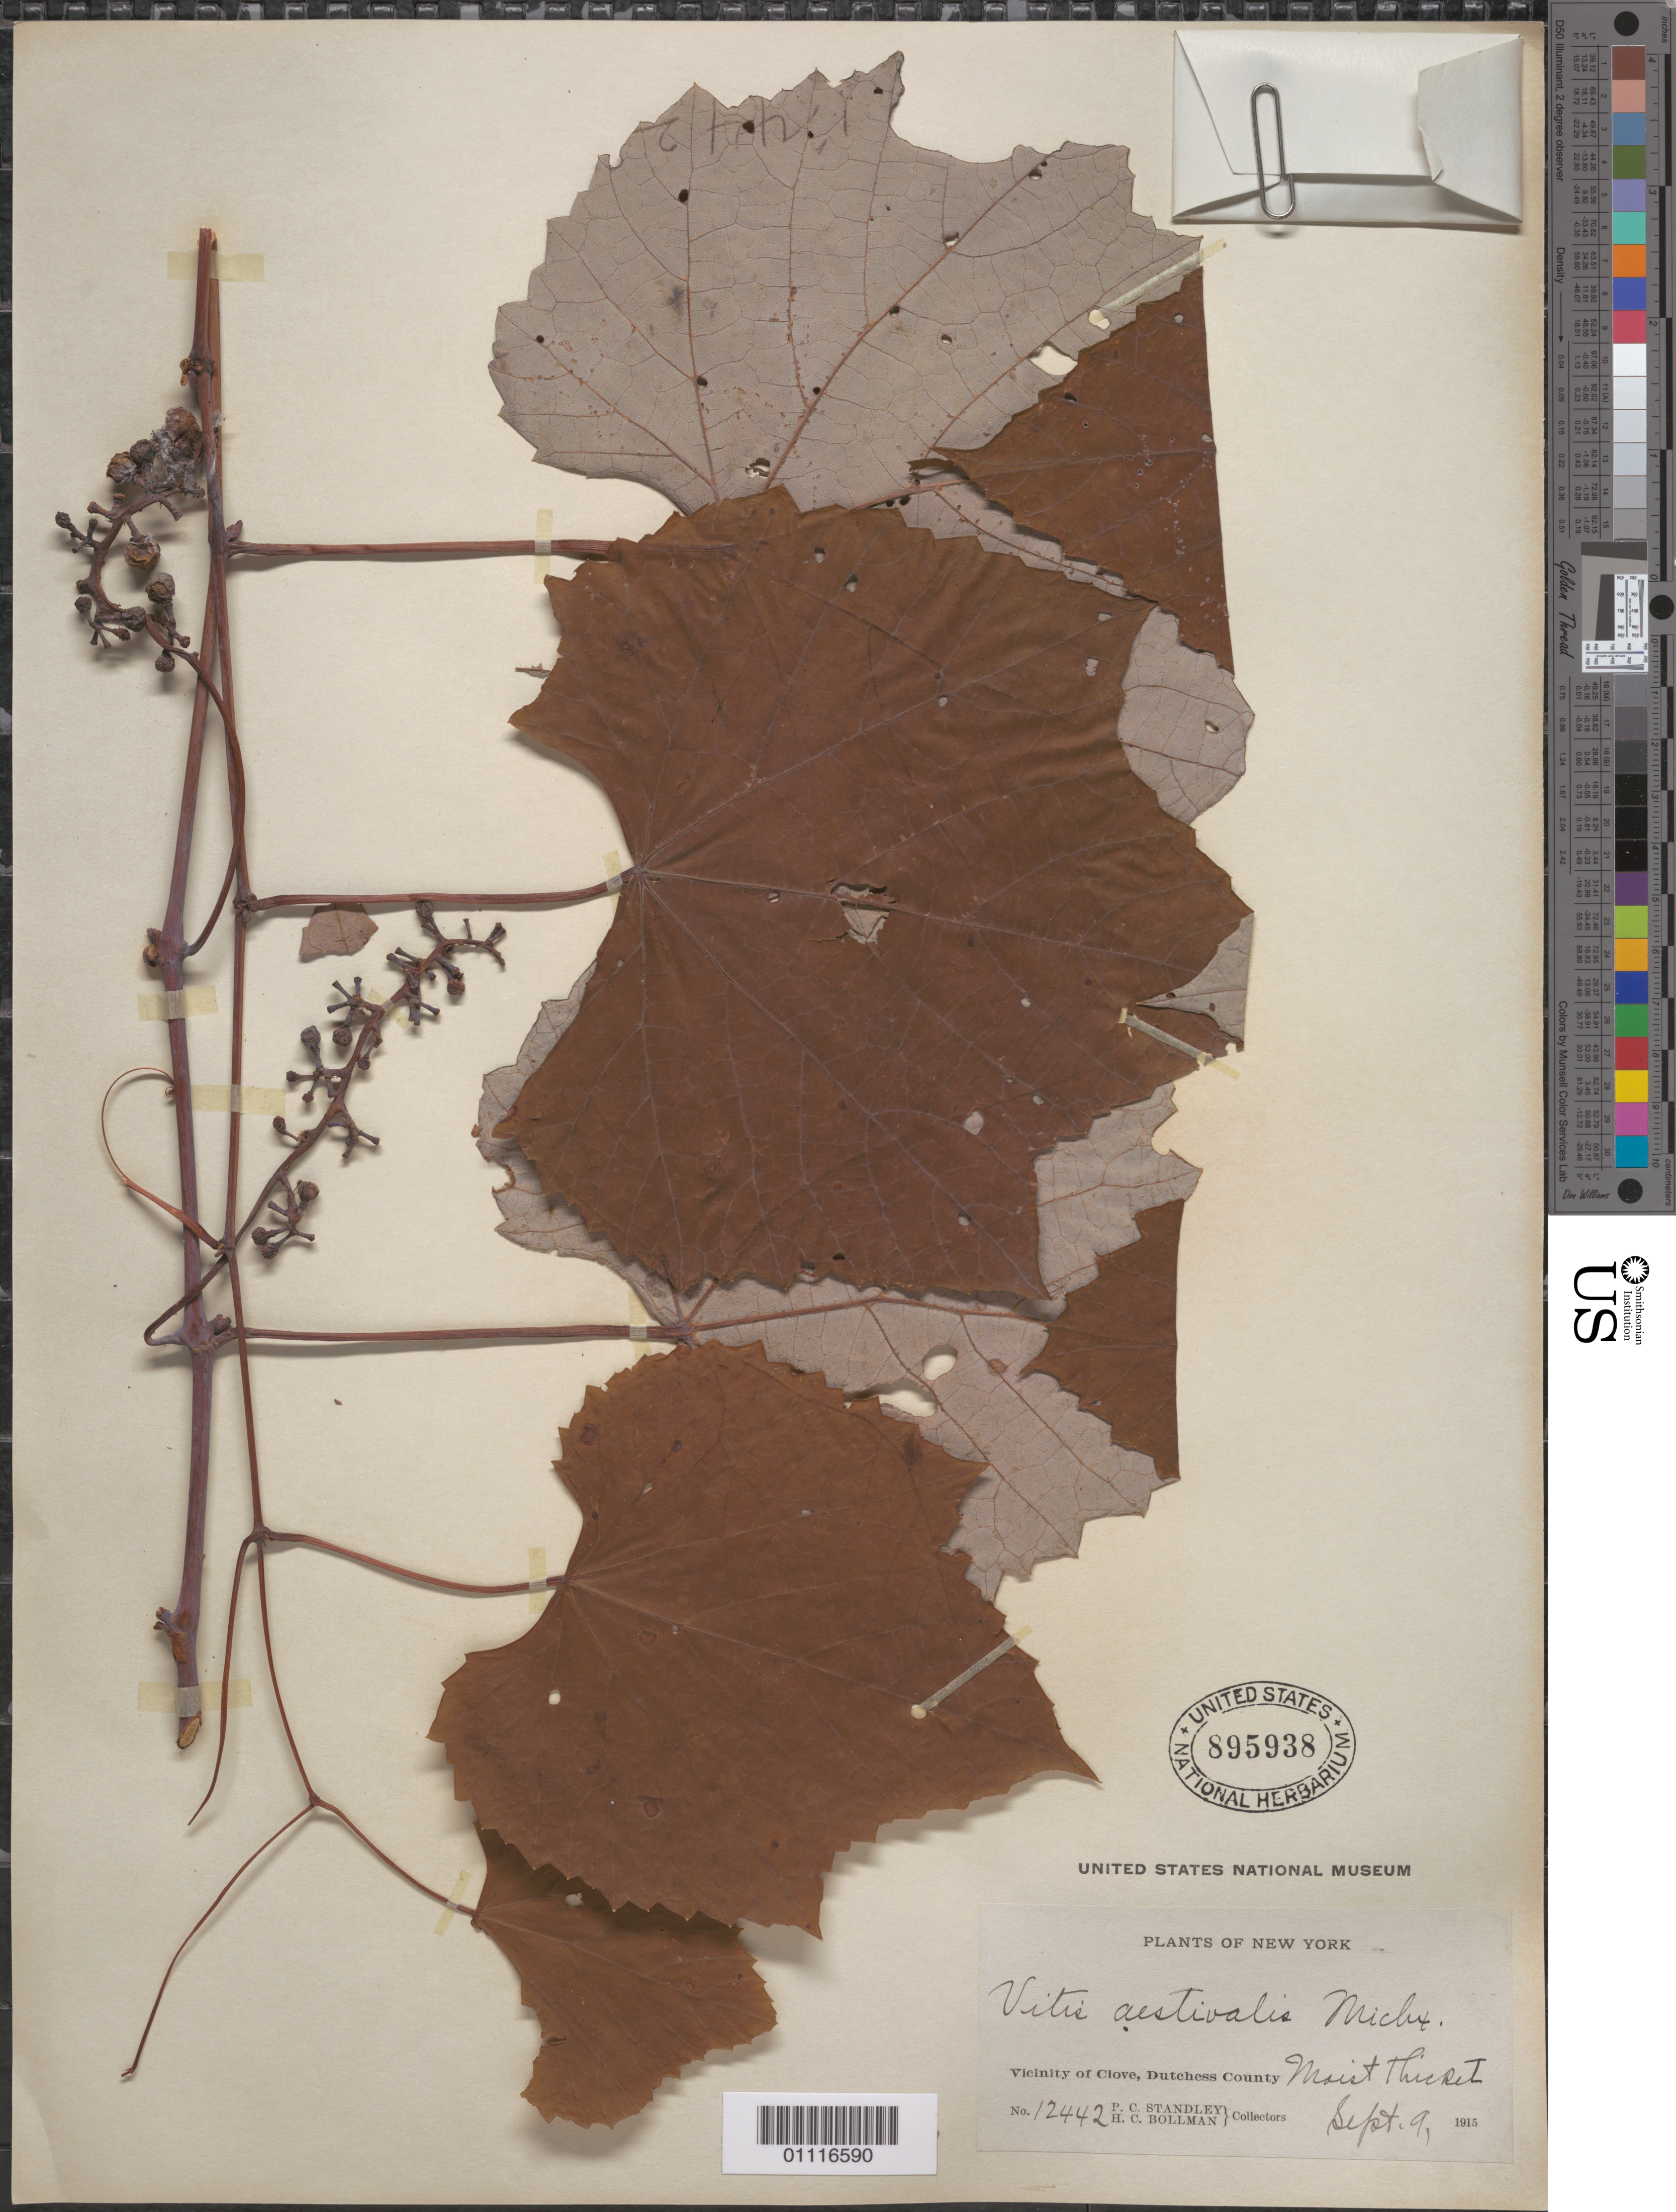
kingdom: Plantae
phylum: Tracheophyta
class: Magnoliopsida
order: Vitales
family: Vitaceae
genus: Vitis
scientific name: Vitis aestivalis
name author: Michx.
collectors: P. C. Standley & H. C. Bollman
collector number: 12442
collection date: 1915-09-09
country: United States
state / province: New York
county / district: Dutchess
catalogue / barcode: US 895938